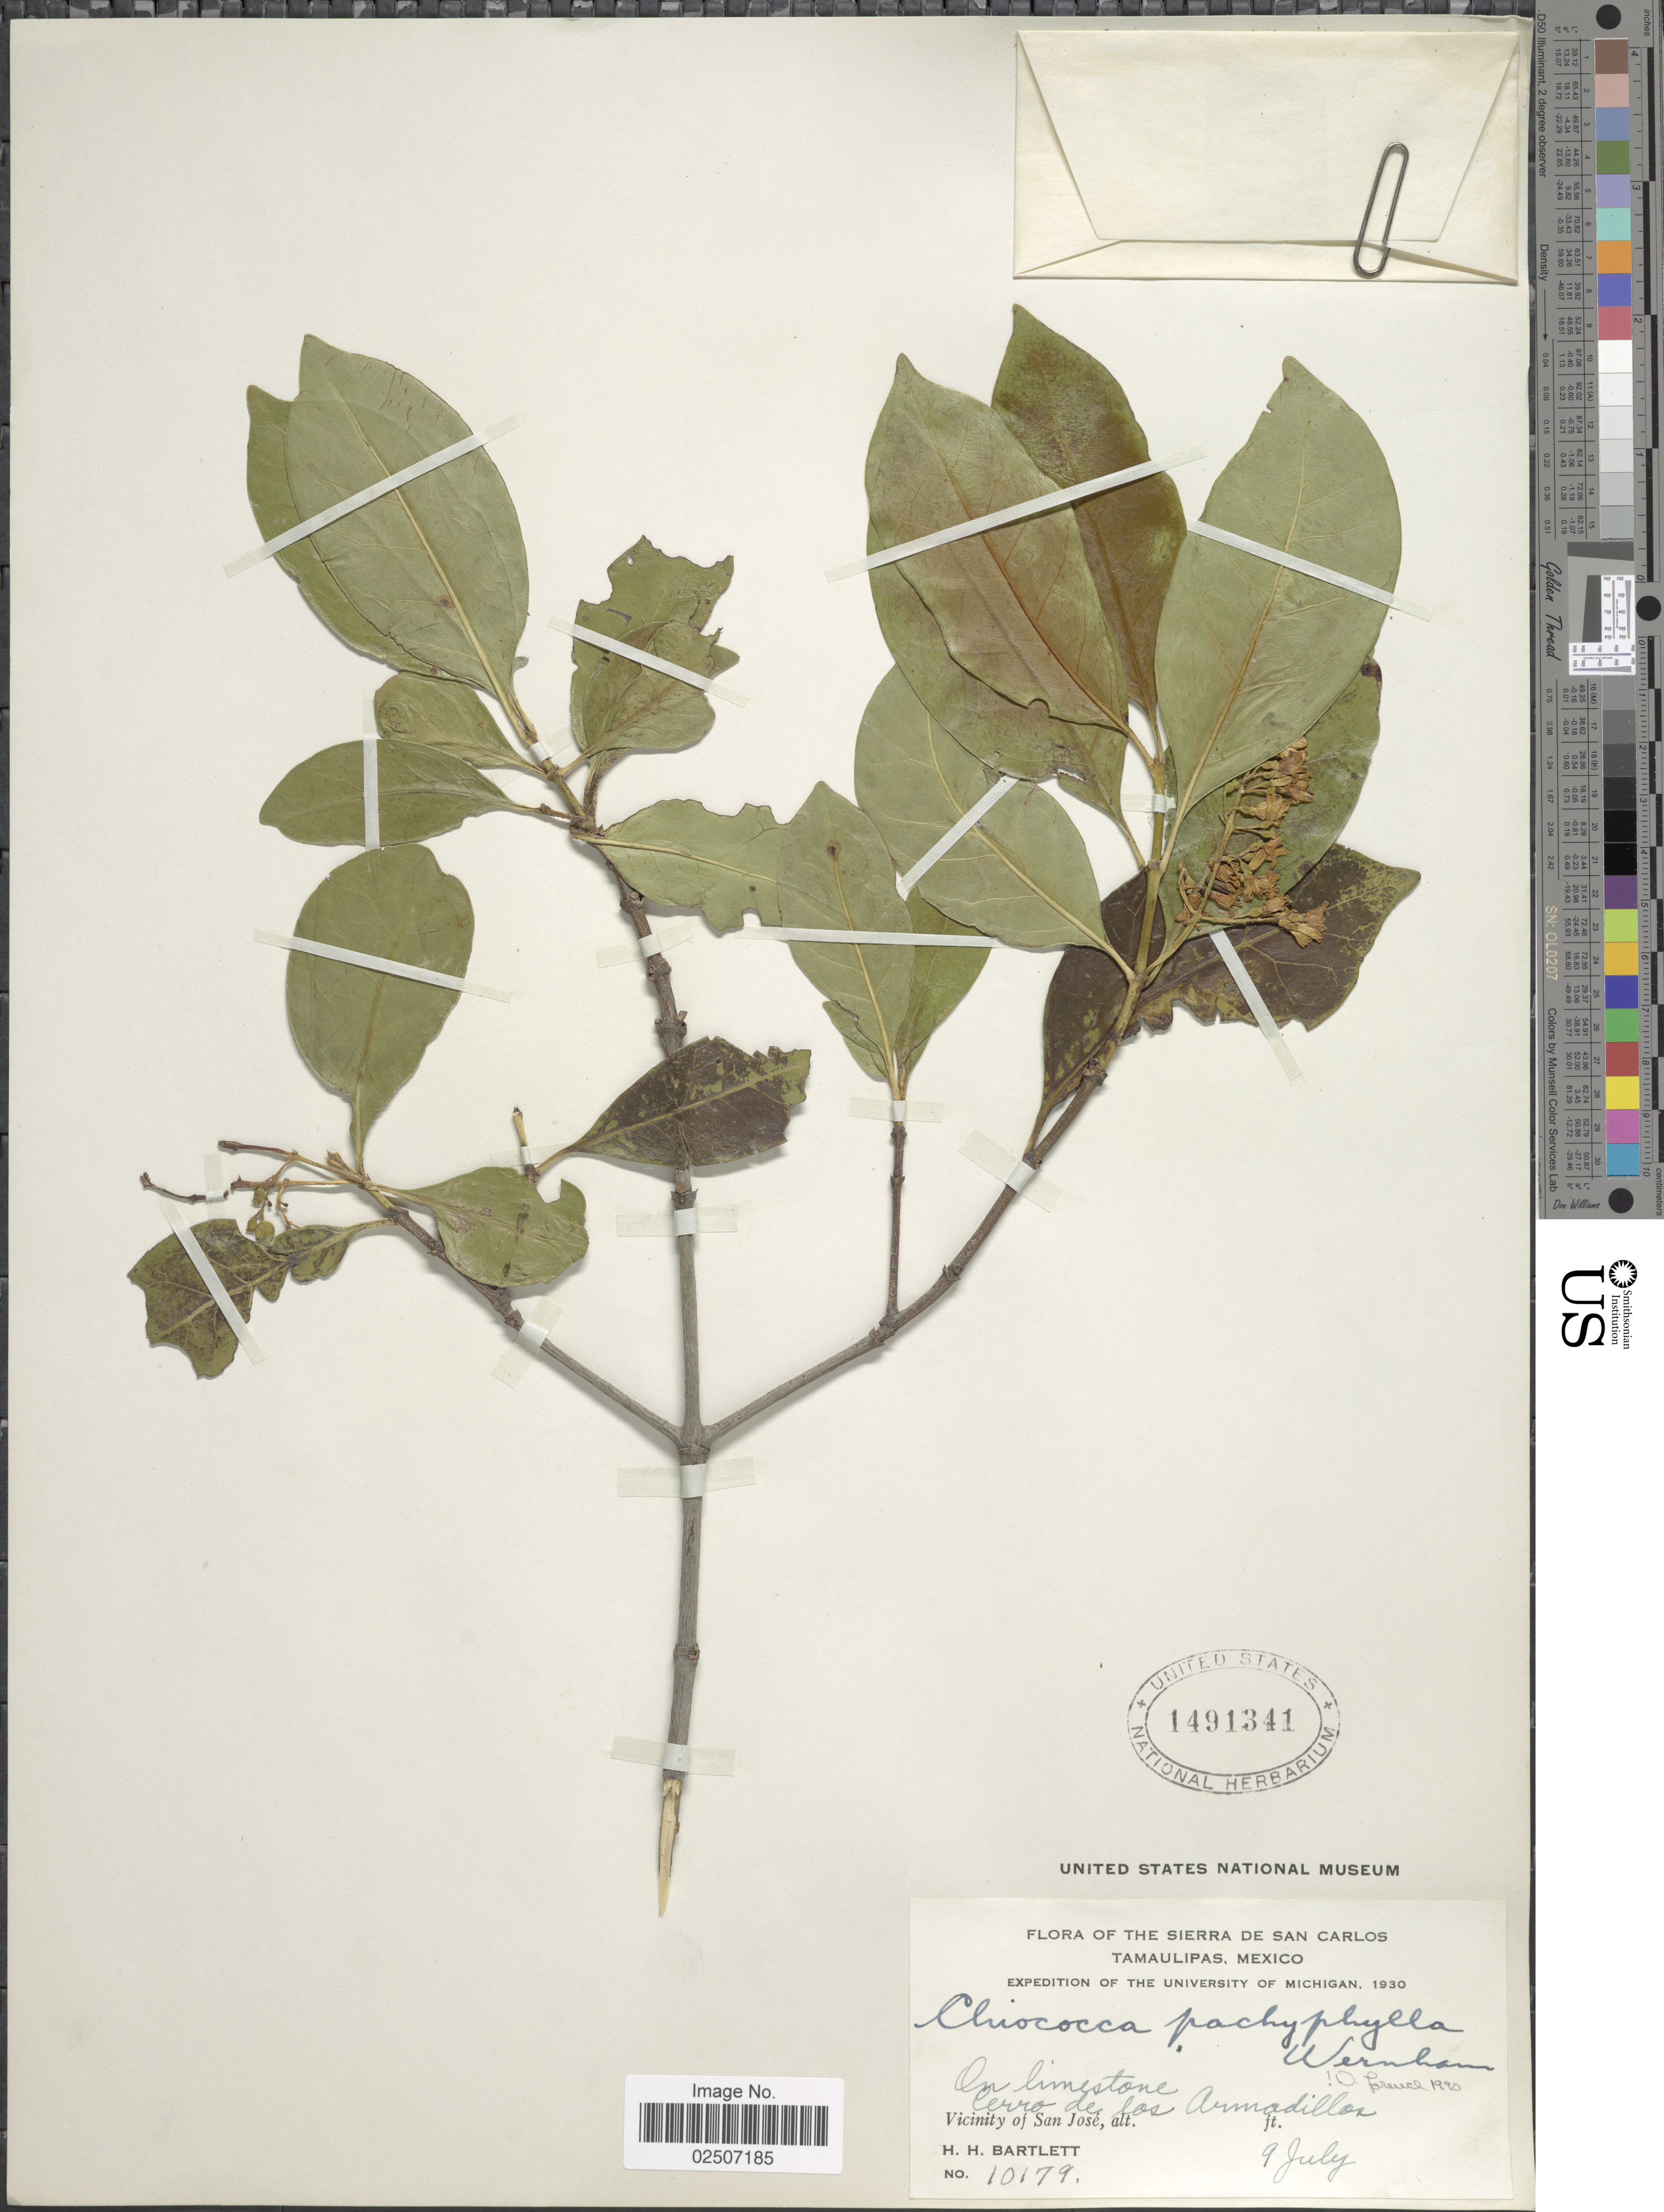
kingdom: Plantae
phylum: Tracheophyta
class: Magnoliopsida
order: Gentianales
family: Rubiaceae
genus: Chiococca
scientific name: Chiococca pachyphylla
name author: Wernham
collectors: H. H. Bartlett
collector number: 10179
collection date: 1930-07-09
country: Mexico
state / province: Tamaulipas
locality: Sierra de San Carlos. One limestone. Cerro de los Armadillos, Vicinity of San Jose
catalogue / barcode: US 1491341